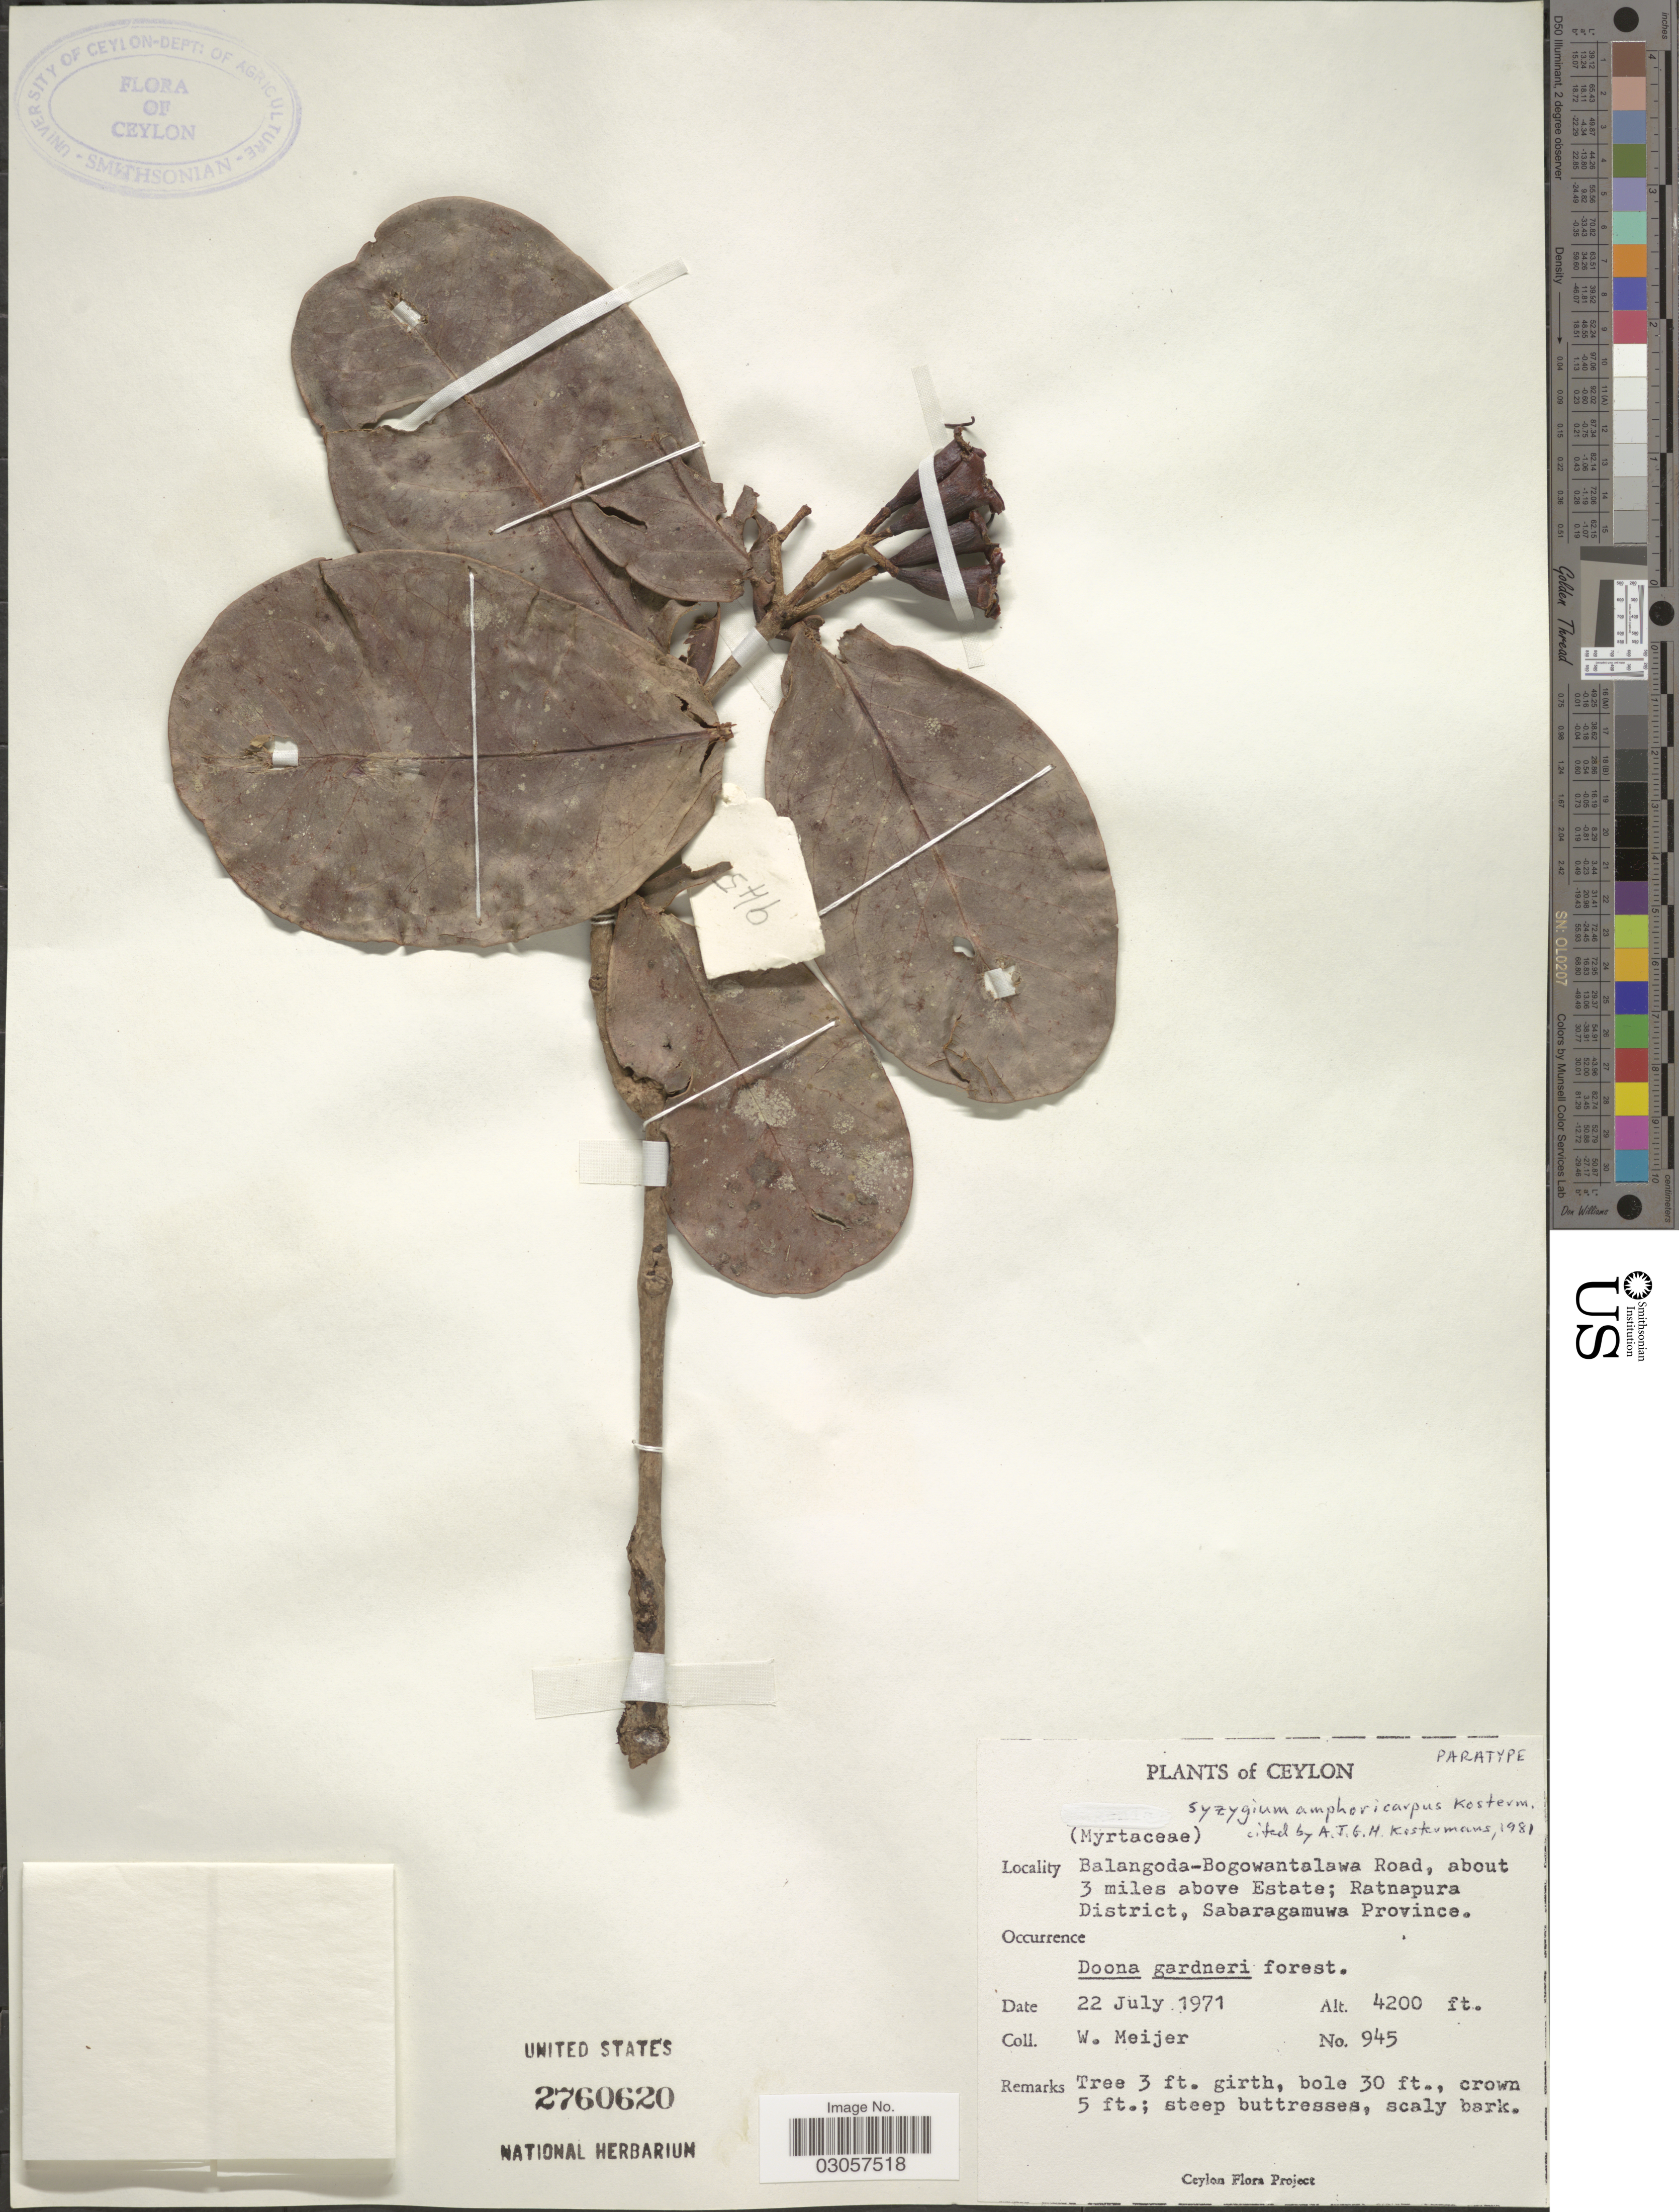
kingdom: Plantae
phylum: Tracheophyta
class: Magnoliopsida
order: Myrtales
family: Myrtaceae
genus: Syzygium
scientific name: Syzygium amphoraecarpus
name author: Kosterm.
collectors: W. Meijer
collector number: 945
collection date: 1971-07-22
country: Sri Lanka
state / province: Sabaragamuwa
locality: Ceylon, Balangoda-Bogowantalawa Road, about 3 miles above Estate; Ratnapura District, Sabaragamuwa Province.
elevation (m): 1280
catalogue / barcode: US 2760620